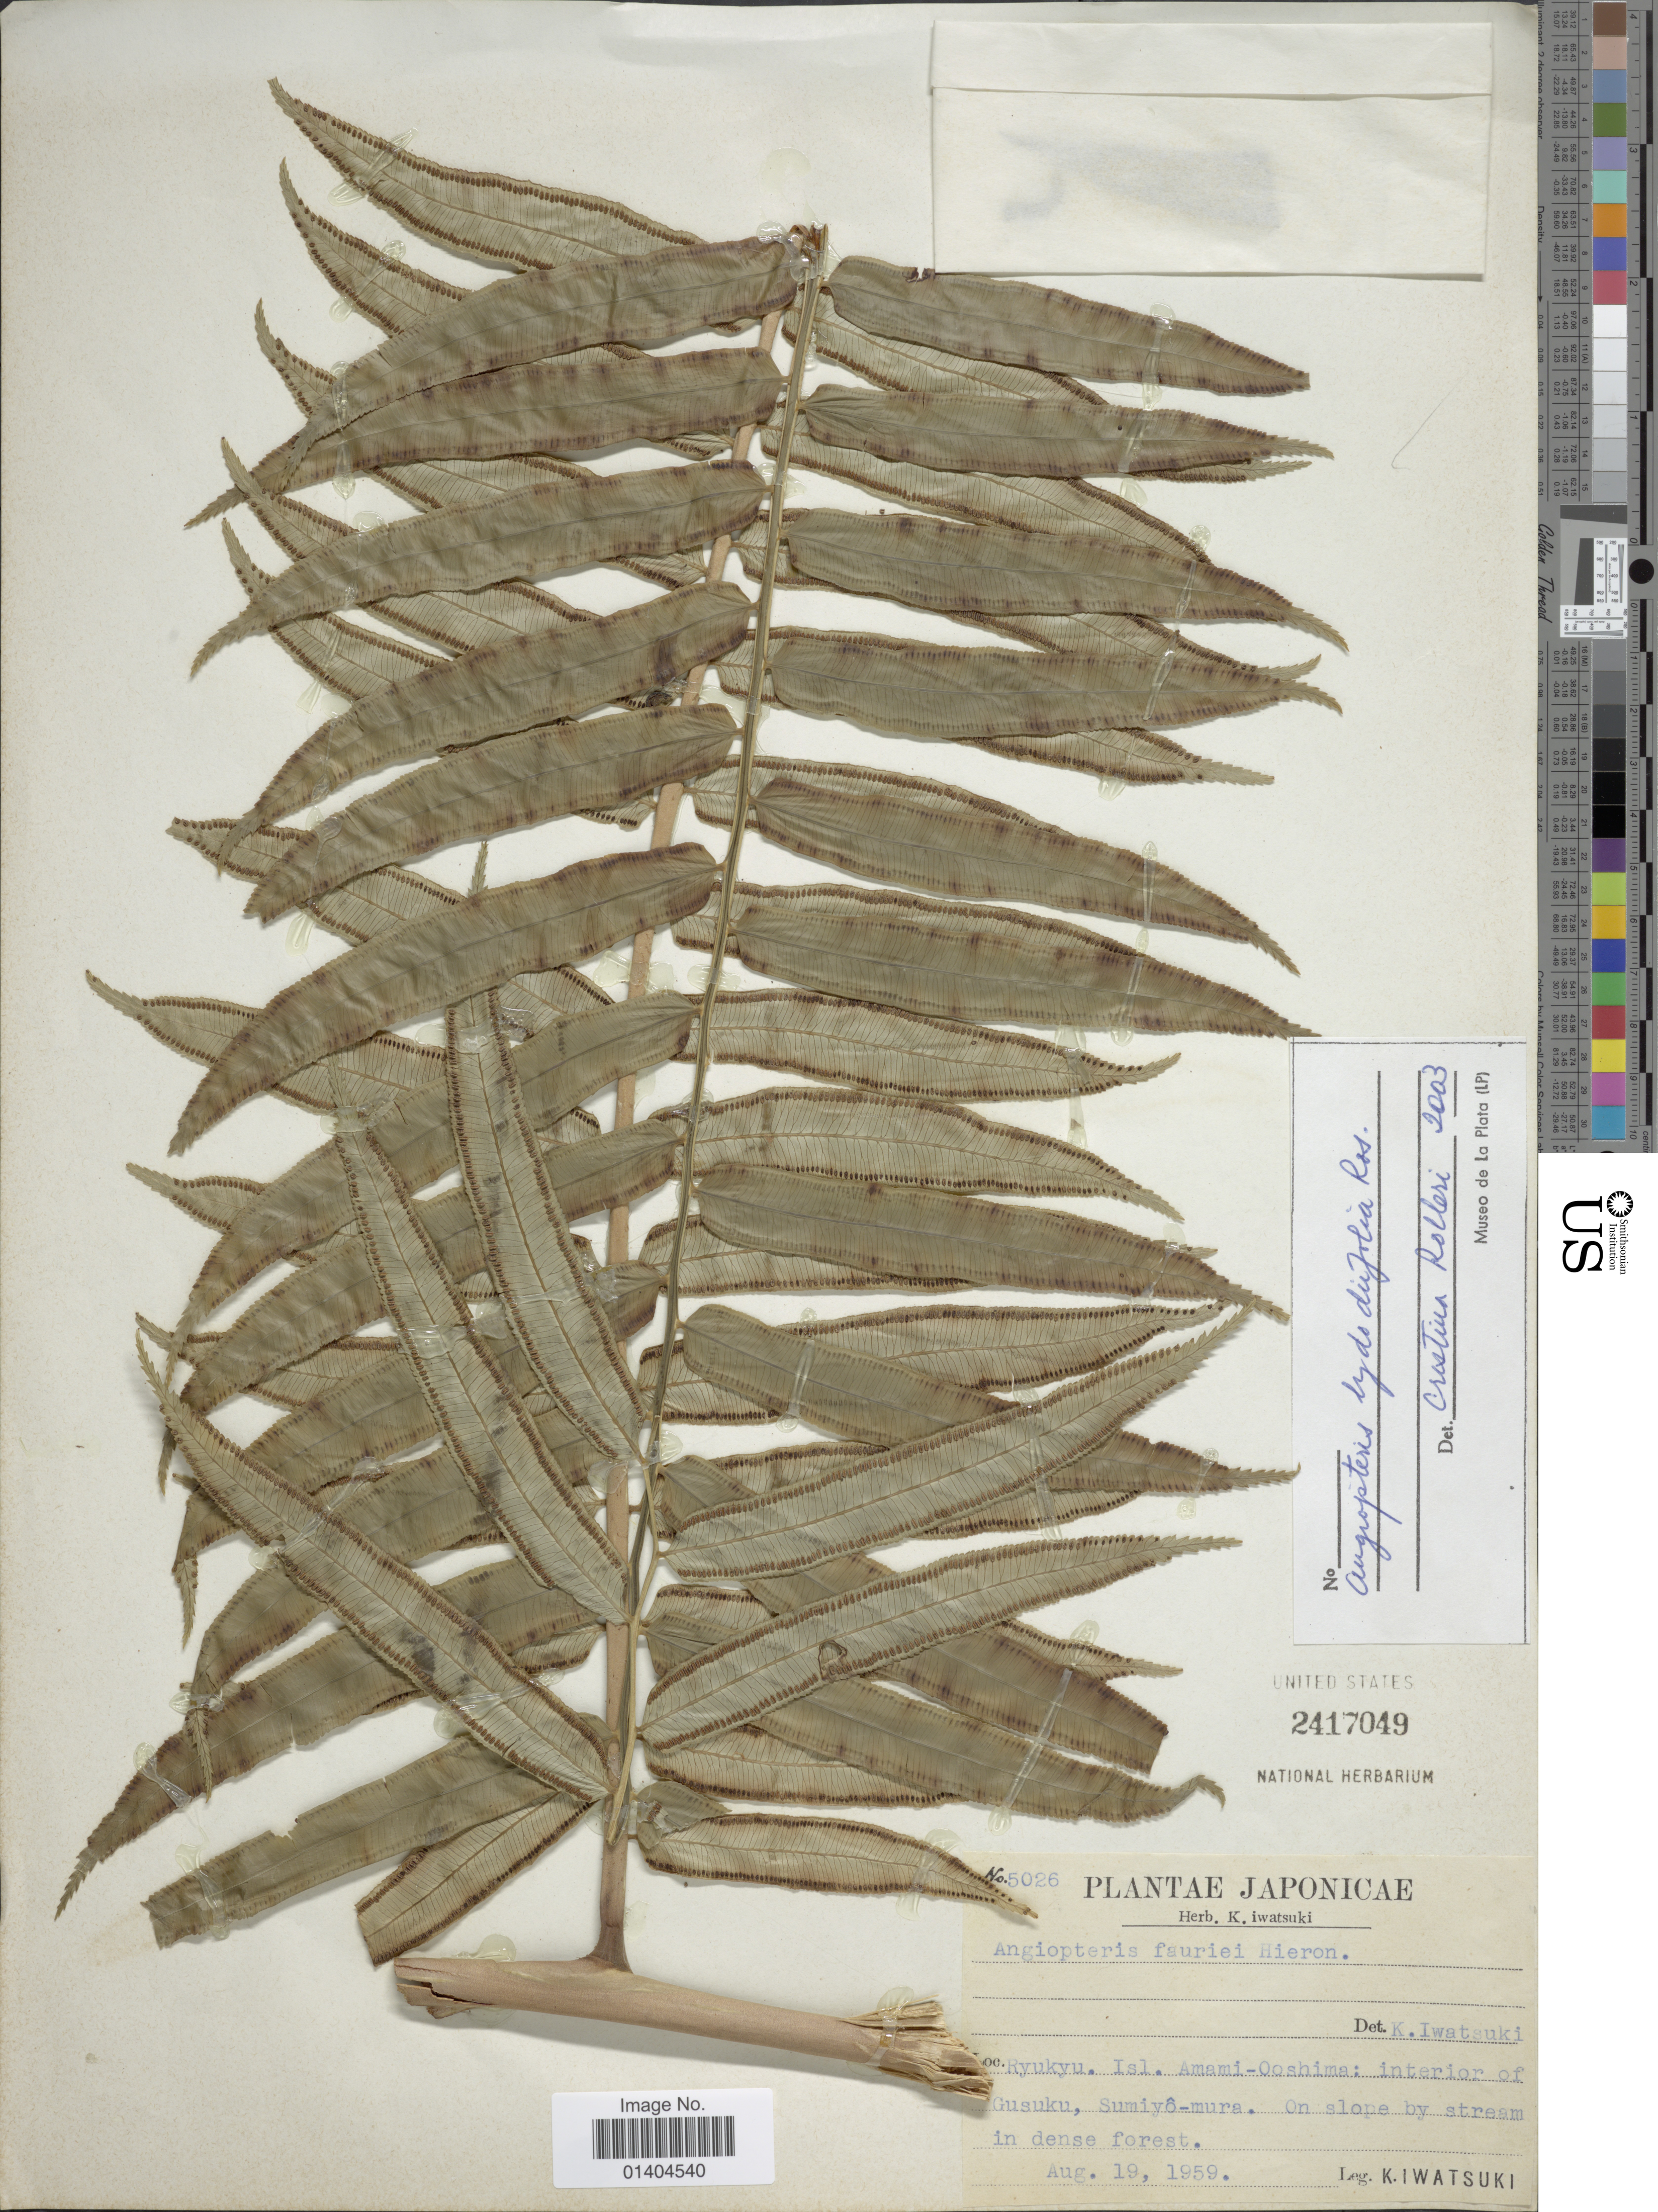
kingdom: Plantae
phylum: Tracheophyta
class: Polypodiopsida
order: Marattiales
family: Marattiaceae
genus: Angiopteris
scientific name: Angiopteris lygodiifolia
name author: Rosenst.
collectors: K. Iwatsuki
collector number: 5026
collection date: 1959-08-19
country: Japan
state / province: Okinawa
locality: Ryukyu. Isl. Amami-Ooshima: interior of Gusuku, Sumiyo-mura.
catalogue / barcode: US 2417049